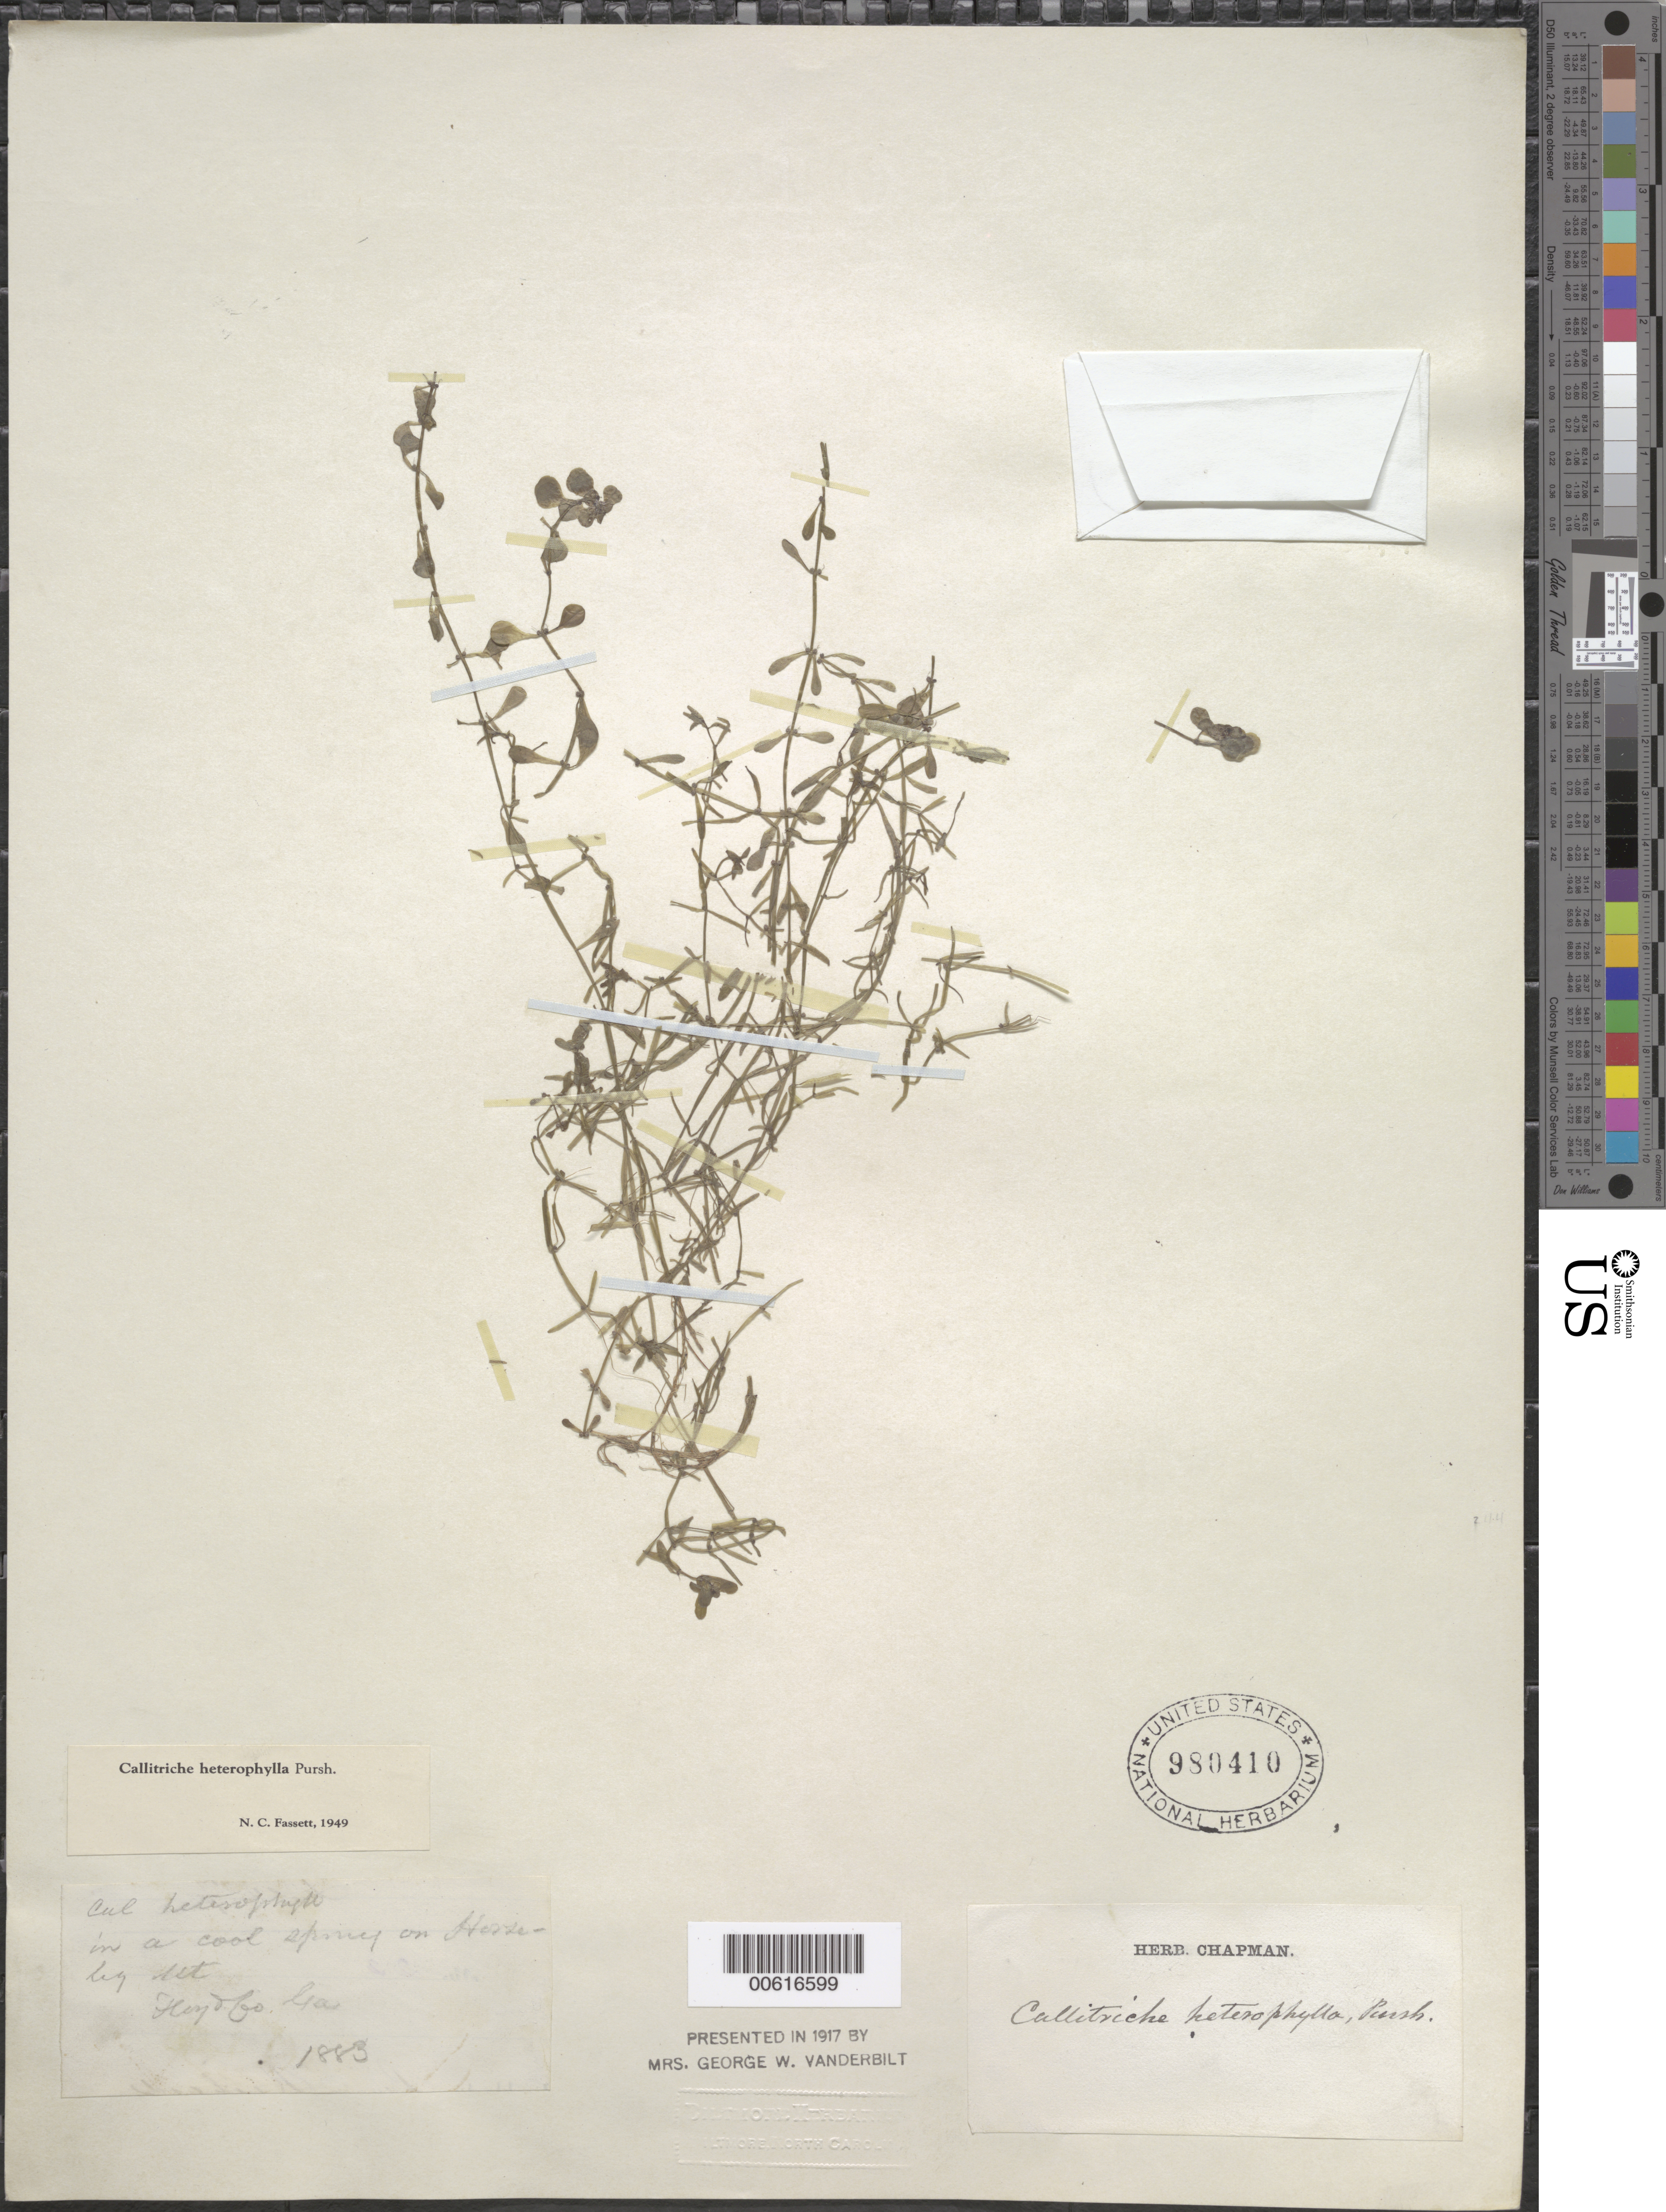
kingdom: Plantae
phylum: Tracheophyta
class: Magnoliopsida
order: Lamiales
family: Plantaginaceae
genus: Callitriche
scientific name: Callitriche heterophylla Pursh emend. Darby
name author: Pursh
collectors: A. Chapman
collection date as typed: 1883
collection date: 1883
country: United States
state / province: Georgia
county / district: Floyd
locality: Horse Leg Mt.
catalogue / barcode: US 980410